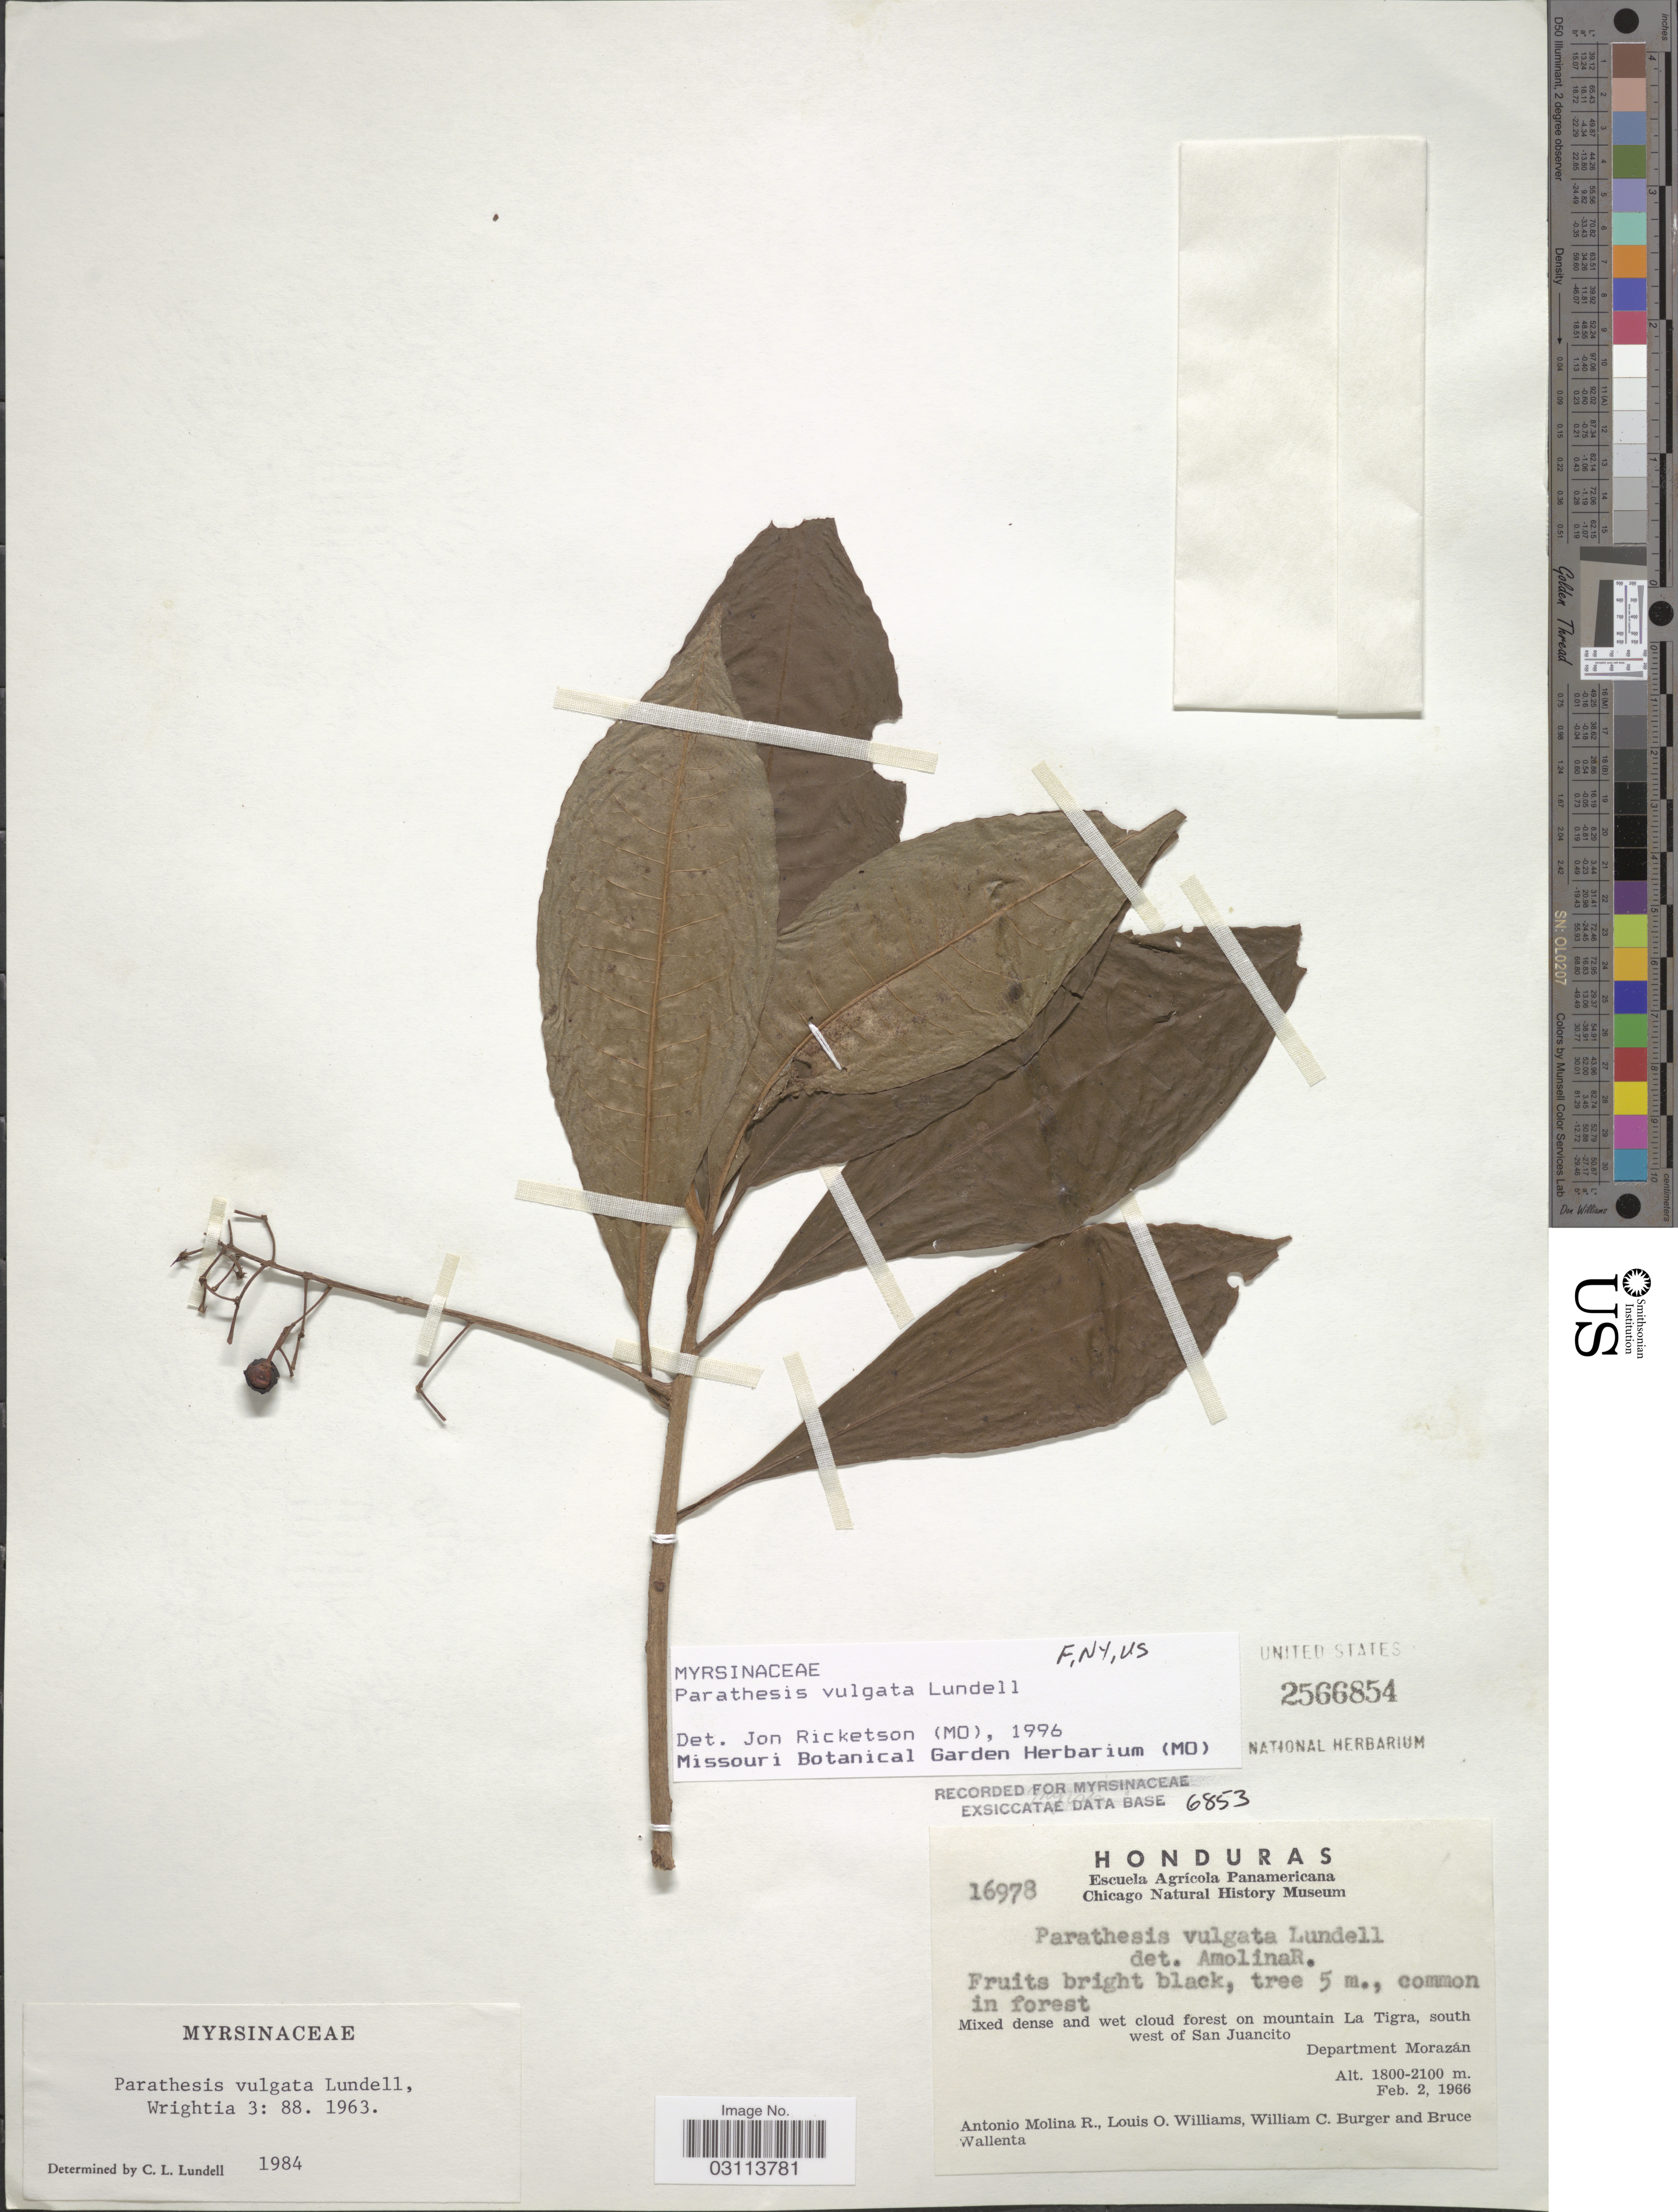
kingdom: Plantae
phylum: Tracheophyta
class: Magnoliopsida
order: Ericales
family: Primulaceae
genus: Parathesis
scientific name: Parathesis vulgata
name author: Lundell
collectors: A. Molina R., L. O. Williams, W. Burger & B. Wallenta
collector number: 16978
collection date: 1966-02-02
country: Honduras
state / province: Fco. Morazán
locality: Mixed dense and wet cloud forest on mountain La Tigra, south west of San Juancito, Department of Morazán.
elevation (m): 1800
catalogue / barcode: US 2566854